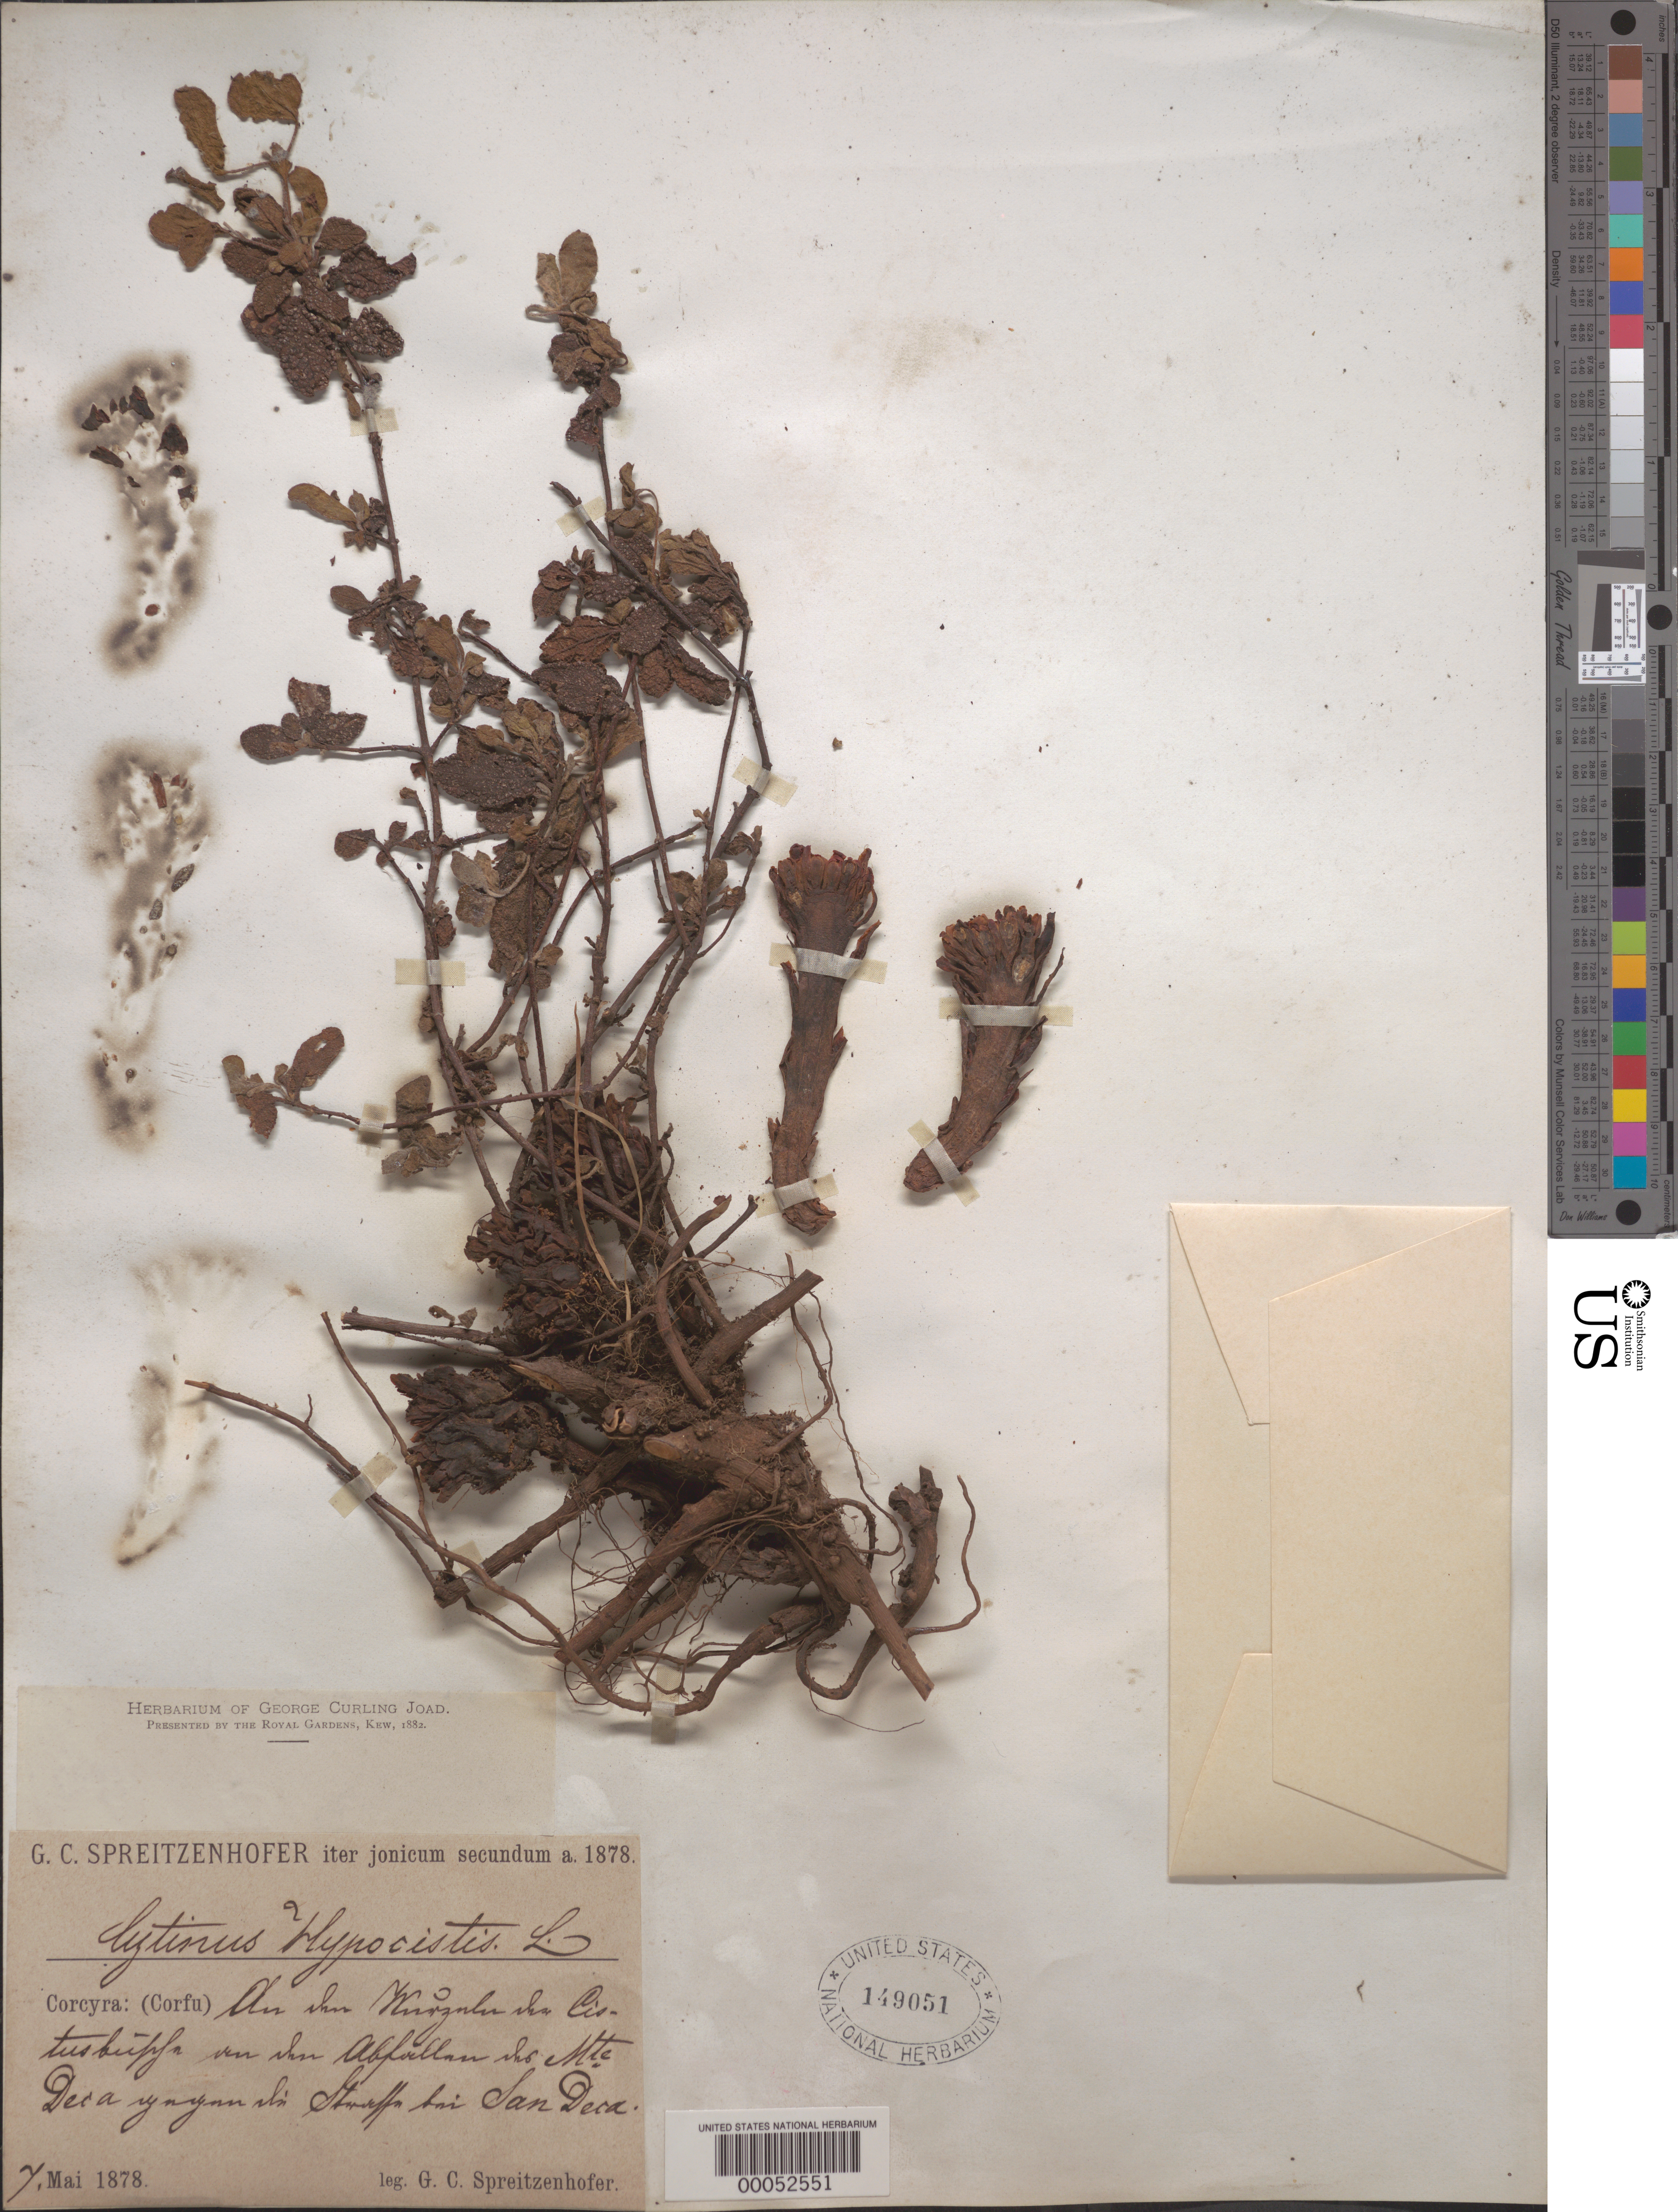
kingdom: Plantae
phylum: Tracheophyta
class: Magnoliopsida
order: Malvales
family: Cytinaceae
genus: Cytinus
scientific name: Cytinus hypocystis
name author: (L.) L.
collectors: G. Spreitzenhofer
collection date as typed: May 1878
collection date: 1878-05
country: Greece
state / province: Ionian Islands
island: Corfu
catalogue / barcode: US 149051